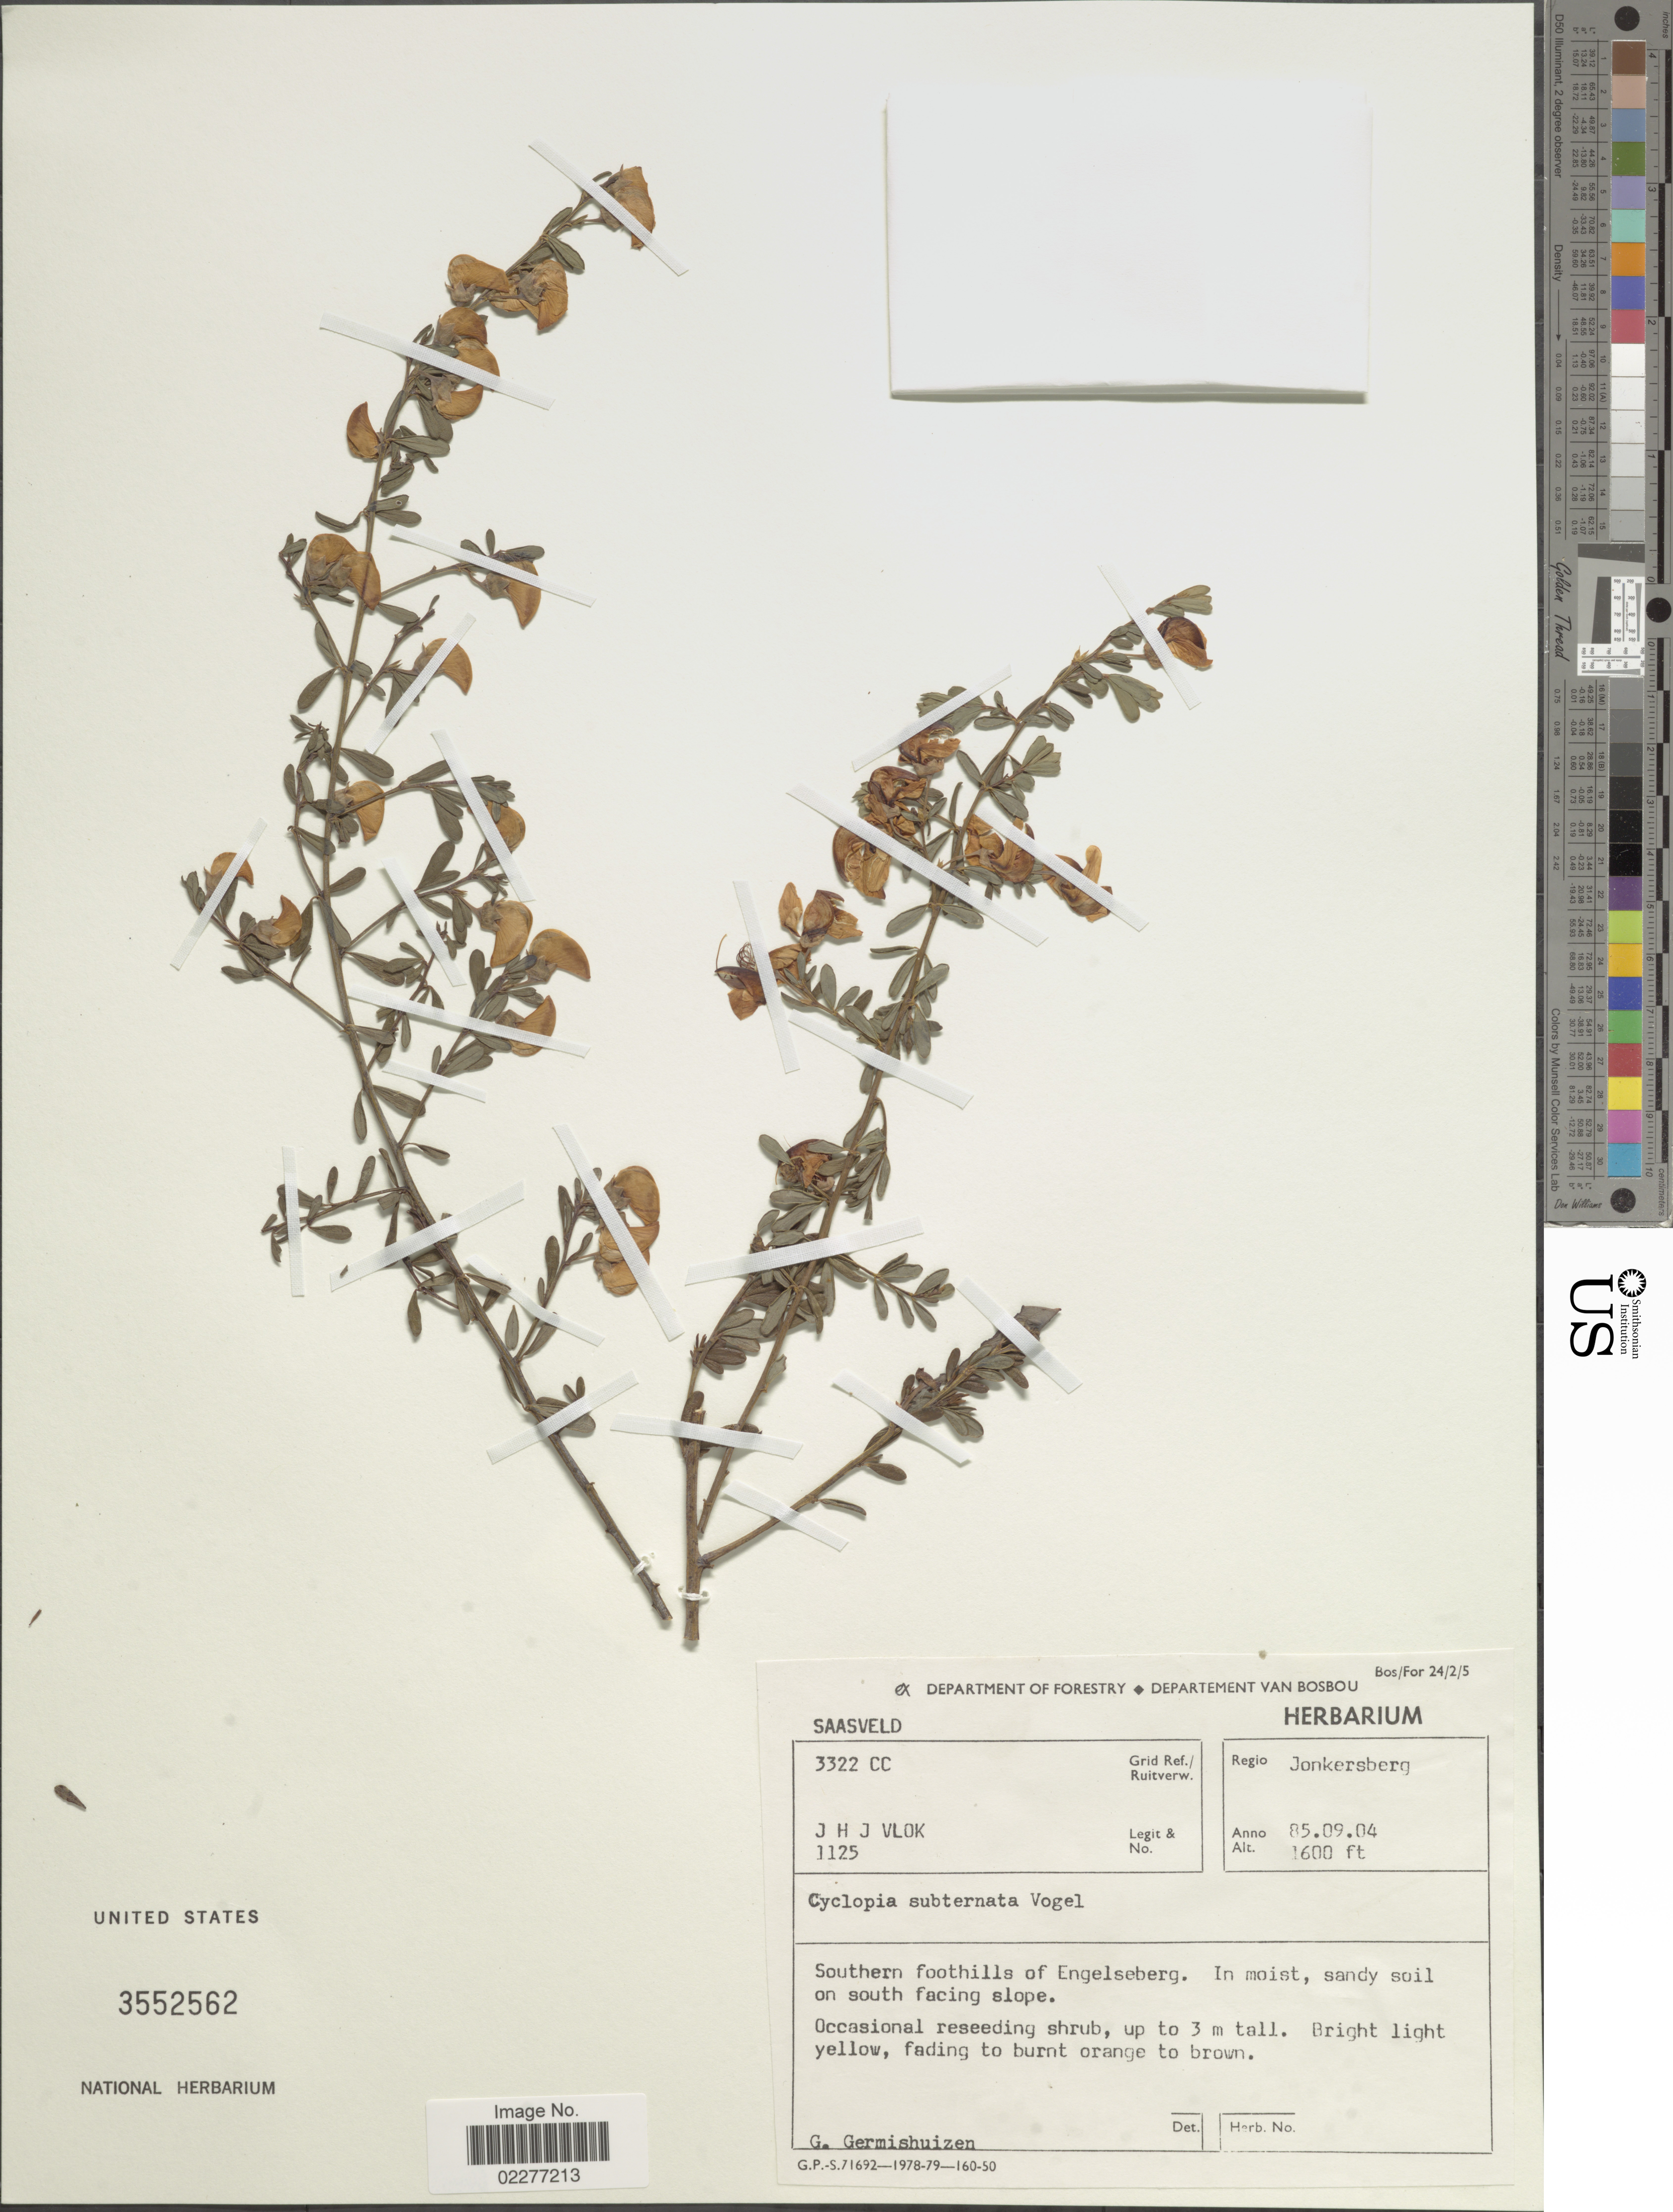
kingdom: Plantae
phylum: Tracheophyta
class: Magnoliopsida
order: Fabales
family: Fabaceae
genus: Cyclopia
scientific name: Cyclopia subternata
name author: Vogel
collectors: J. H. J. Vlok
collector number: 1125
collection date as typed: Transcribed d/m/y: 4/9/85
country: South Africa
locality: Regio Jonkersberg, Southern foothills of Engelseberg. In moist, sandy soil on south facing slope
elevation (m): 488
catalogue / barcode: US 3552562